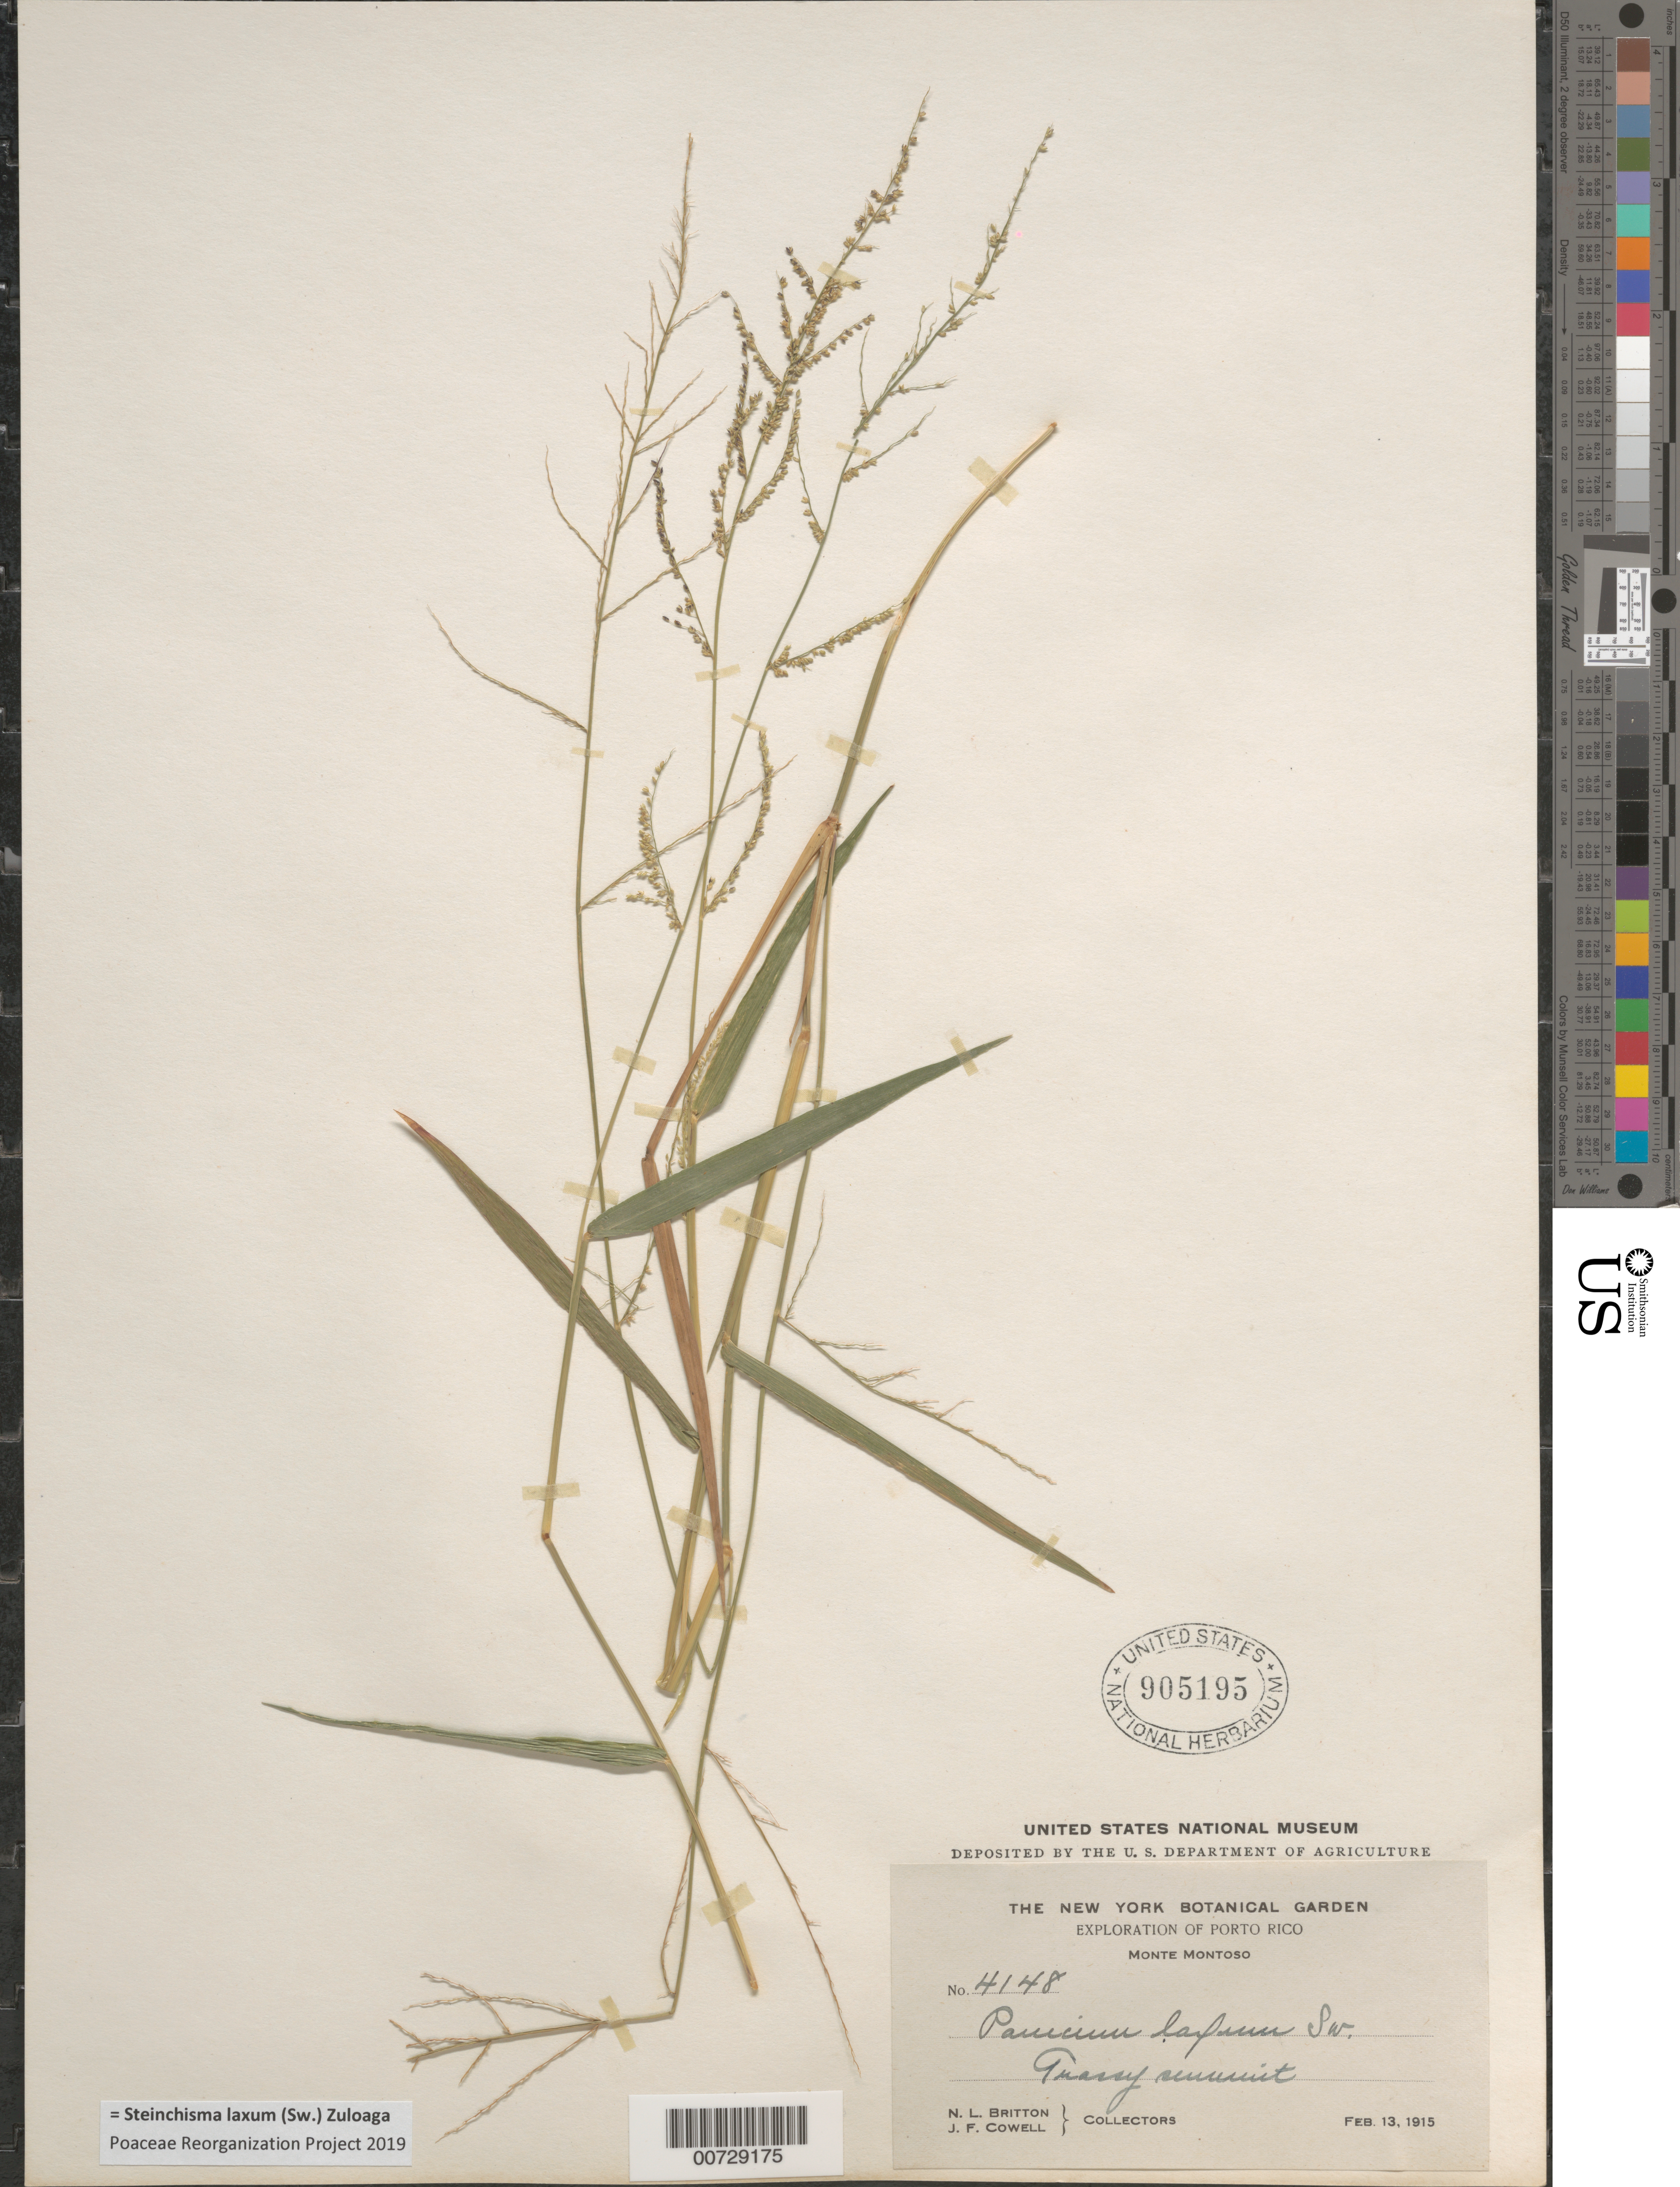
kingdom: Plantae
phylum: Tracheophyta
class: Liliopsida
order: Poales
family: Poaceae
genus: Steinchisma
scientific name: Steinchisma laxum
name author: (Sw.) Zuloaga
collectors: N. Britton & J. F. Cowell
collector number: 4148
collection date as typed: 13 Feb 1915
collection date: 1915-02-13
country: Puerto Rico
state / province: Maricao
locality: Monte Montoso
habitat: Grassy summit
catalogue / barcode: US 905195